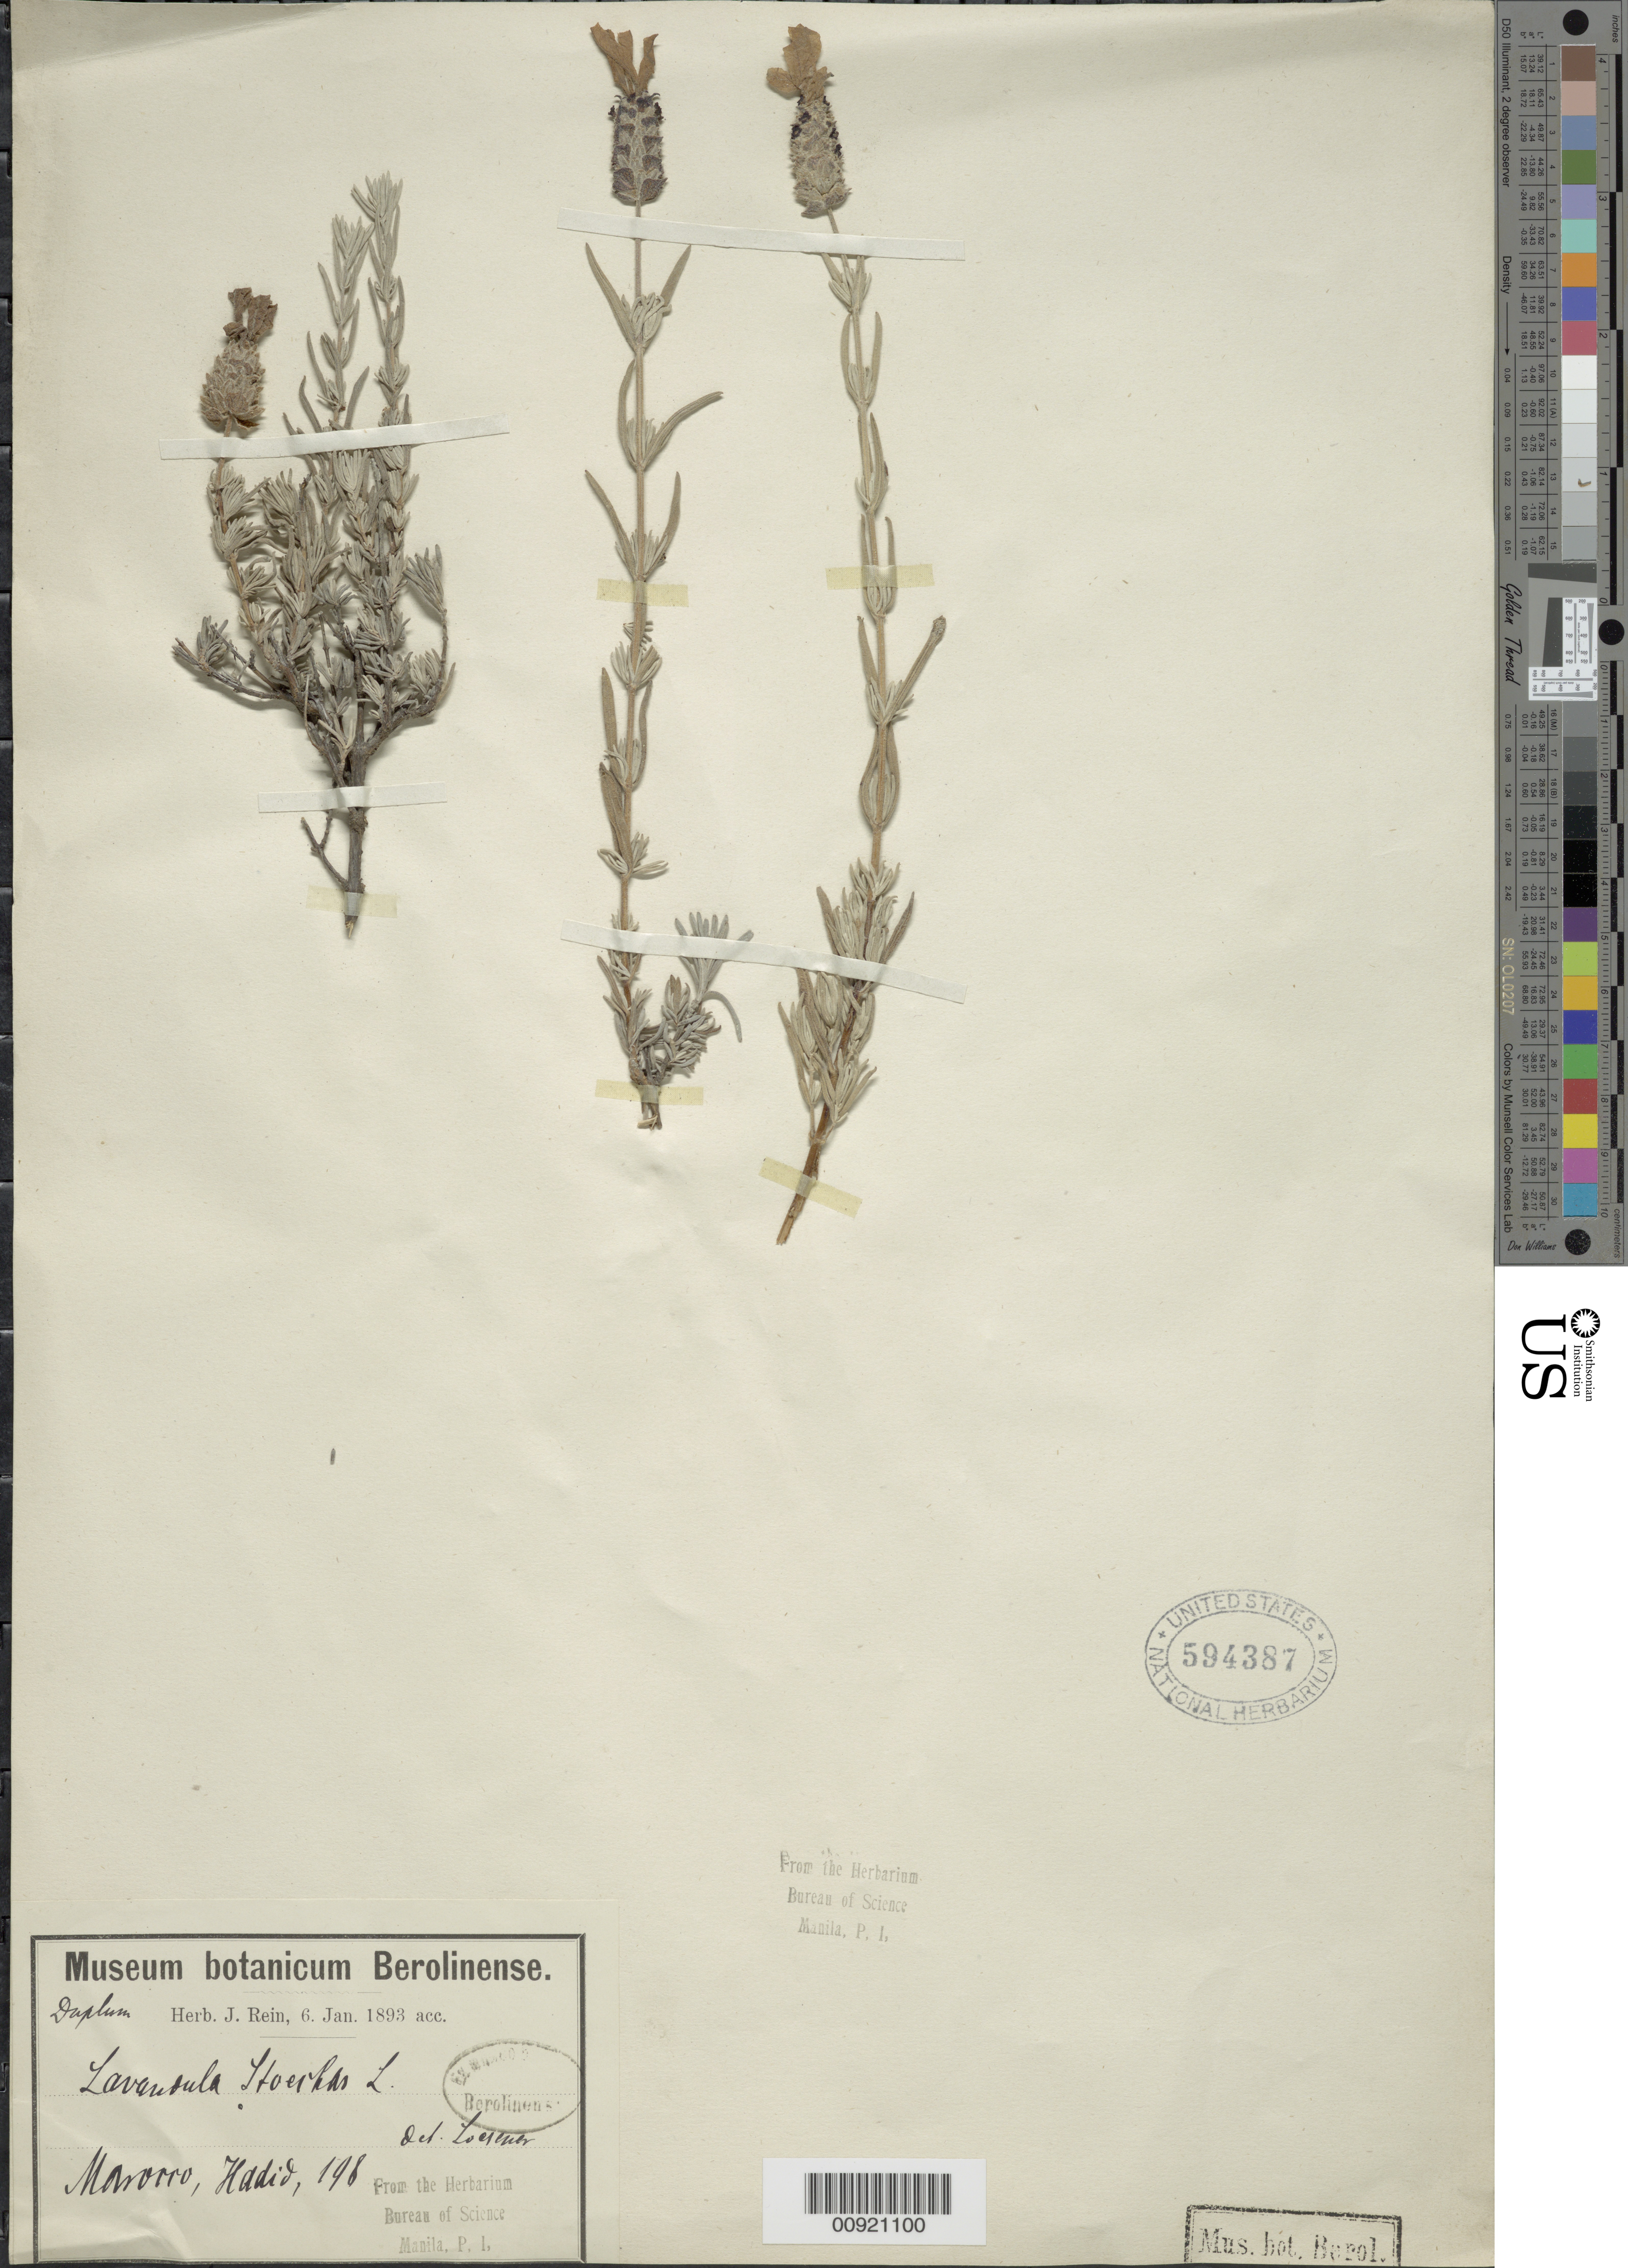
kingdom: Plantae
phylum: Tracheophyta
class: Magnoliopsida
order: Lamiales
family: Lamiaceae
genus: Lavandula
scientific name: Lavandula stoechas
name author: L.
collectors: Rein, H.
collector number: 198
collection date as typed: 06 Jan 1893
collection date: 1893-01-06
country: Morocco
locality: Hadid.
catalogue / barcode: US 594387